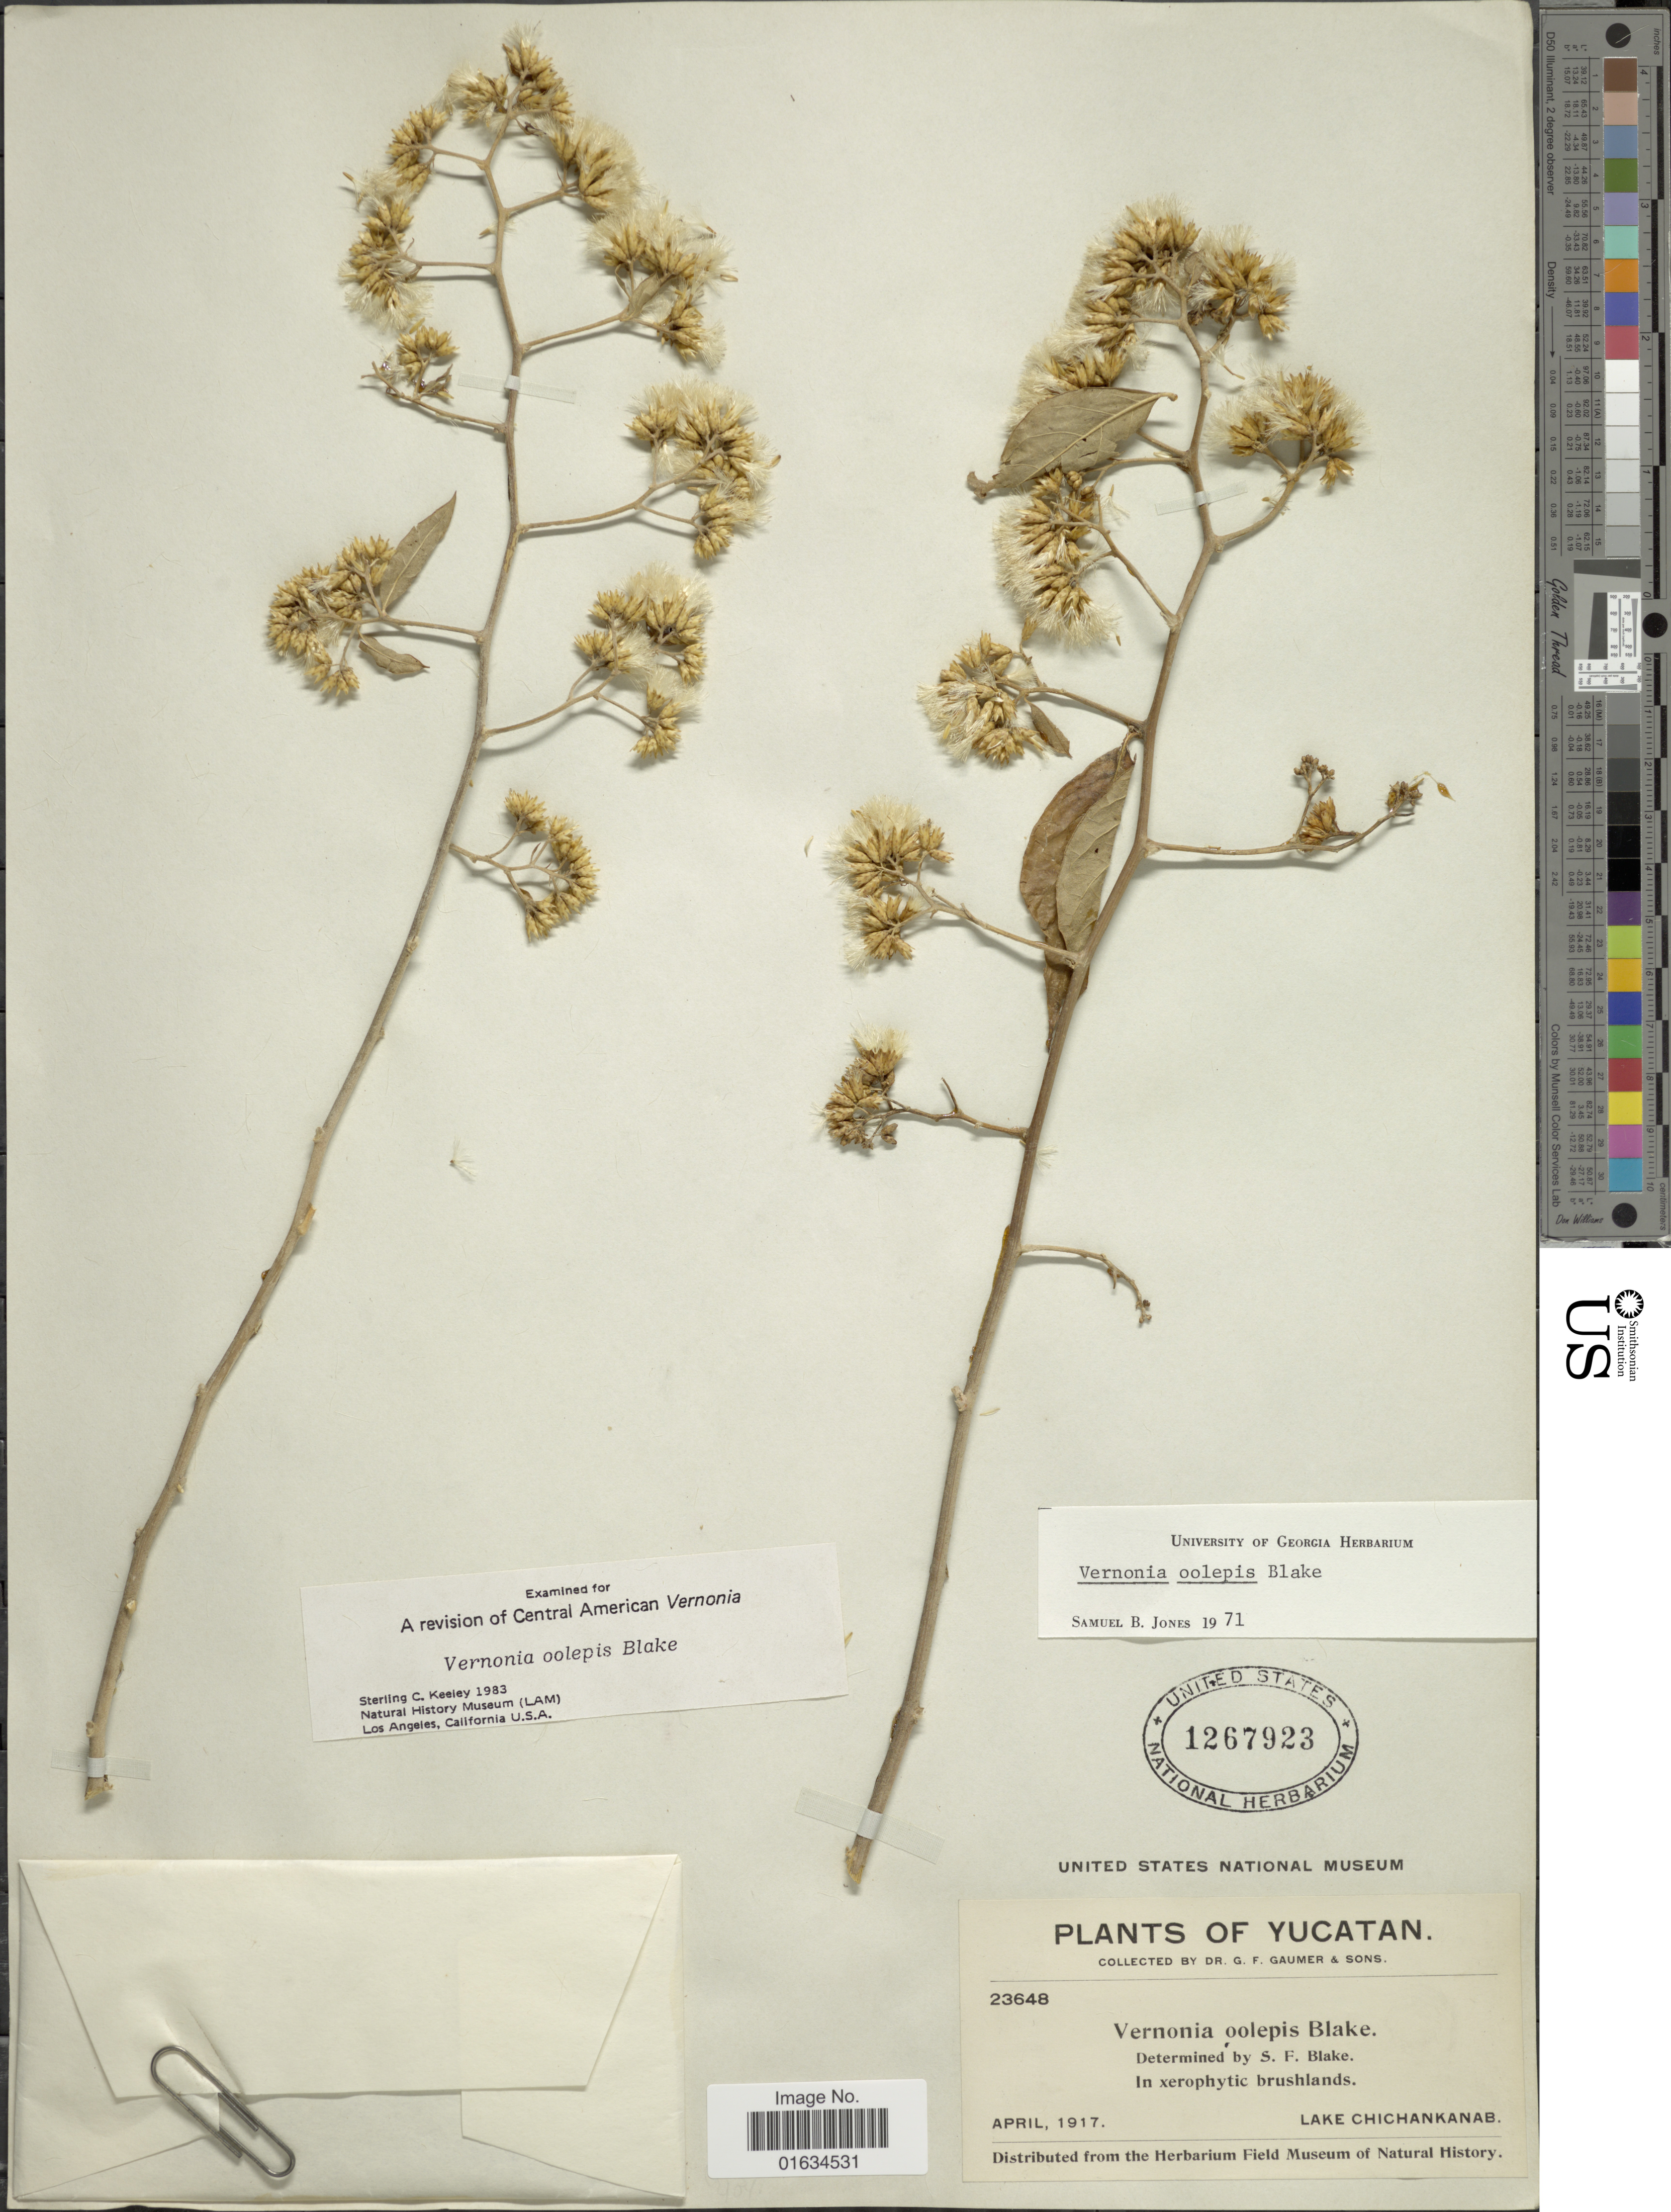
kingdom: Plantae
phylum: Tracheophyta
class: Magnoliopsida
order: Asterales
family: Asteraceae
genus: Eremosis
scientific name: Eremosis oolepis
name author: (S.F. Blake) Gleason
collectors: G. F. Gaumer & et al.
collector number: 23648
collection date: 1917-04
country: Mexico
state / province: Yucatán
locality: Lake Chichankanab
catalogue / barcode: US 1267923